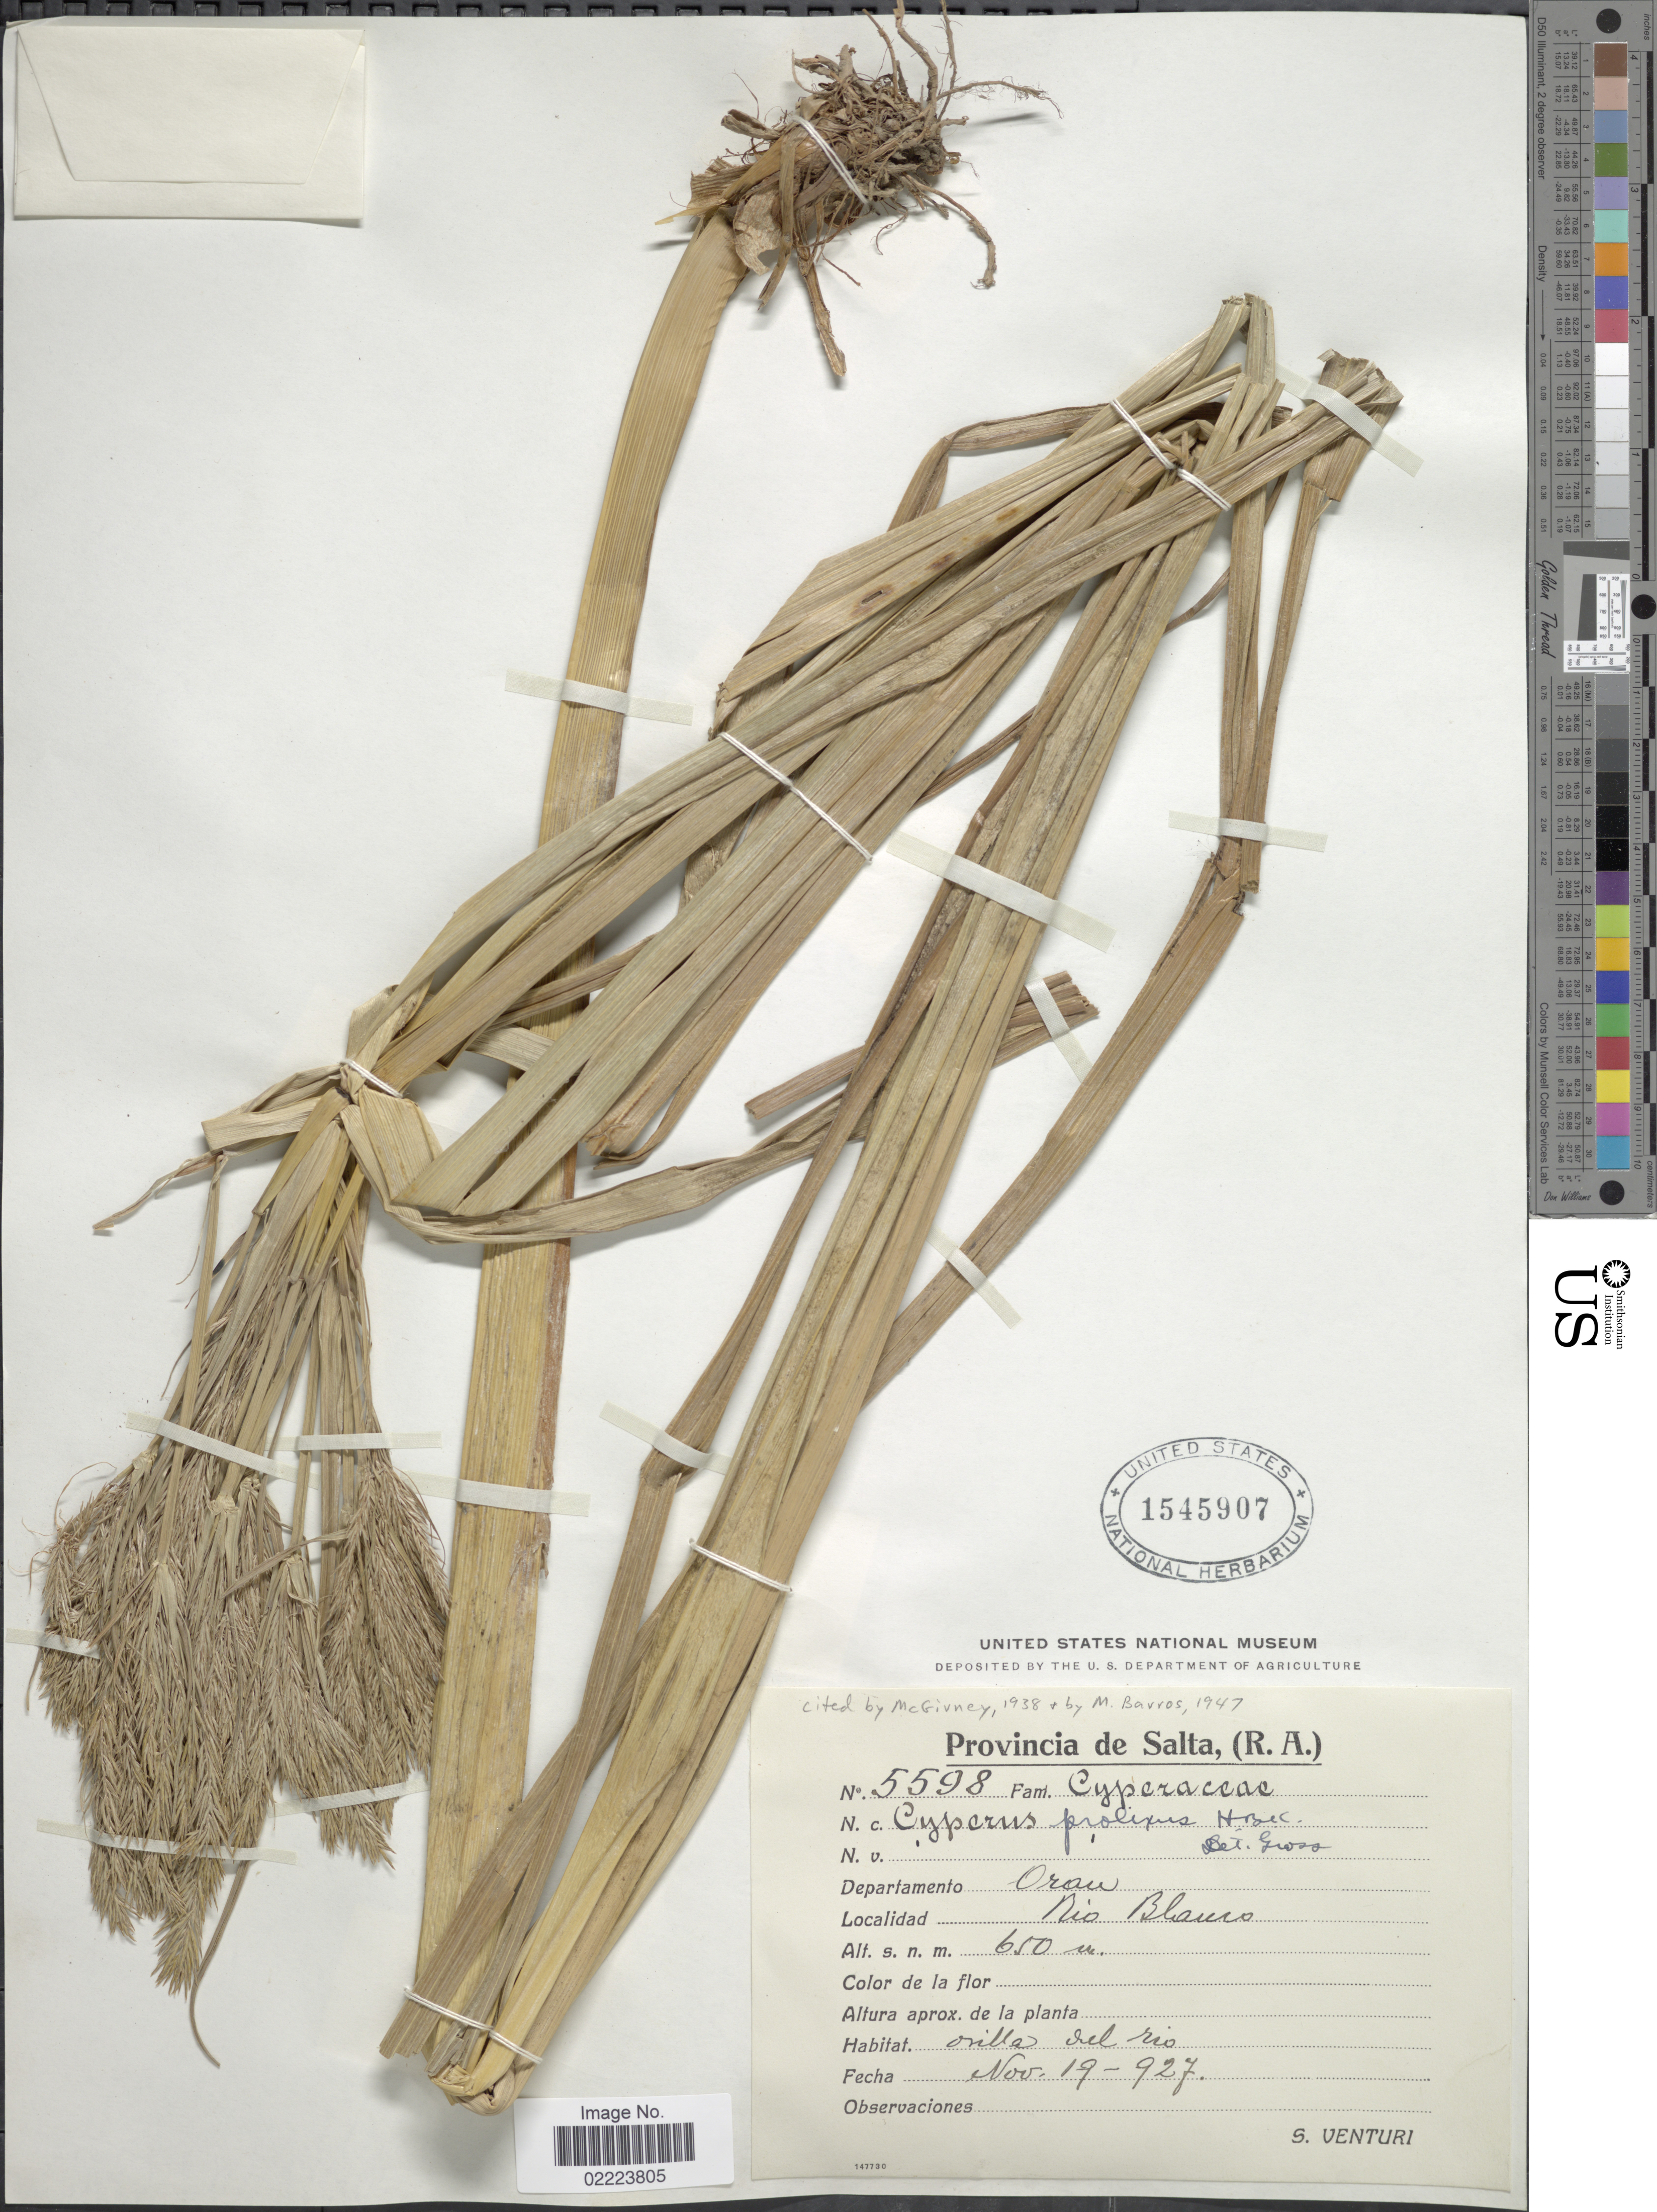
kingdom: Plantae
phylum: Tracheophyta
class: Liliopsida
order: Poales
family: Cyperaceae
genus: Cyperus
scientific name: Cyperus prolixus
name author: Kunth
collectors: S. Venturi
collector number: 5598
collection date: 1927-11-19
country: Argentina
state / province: Salta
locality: (R.A.) Departamento Oran, Rio Blanco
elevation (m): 650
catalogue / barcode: US 1545907